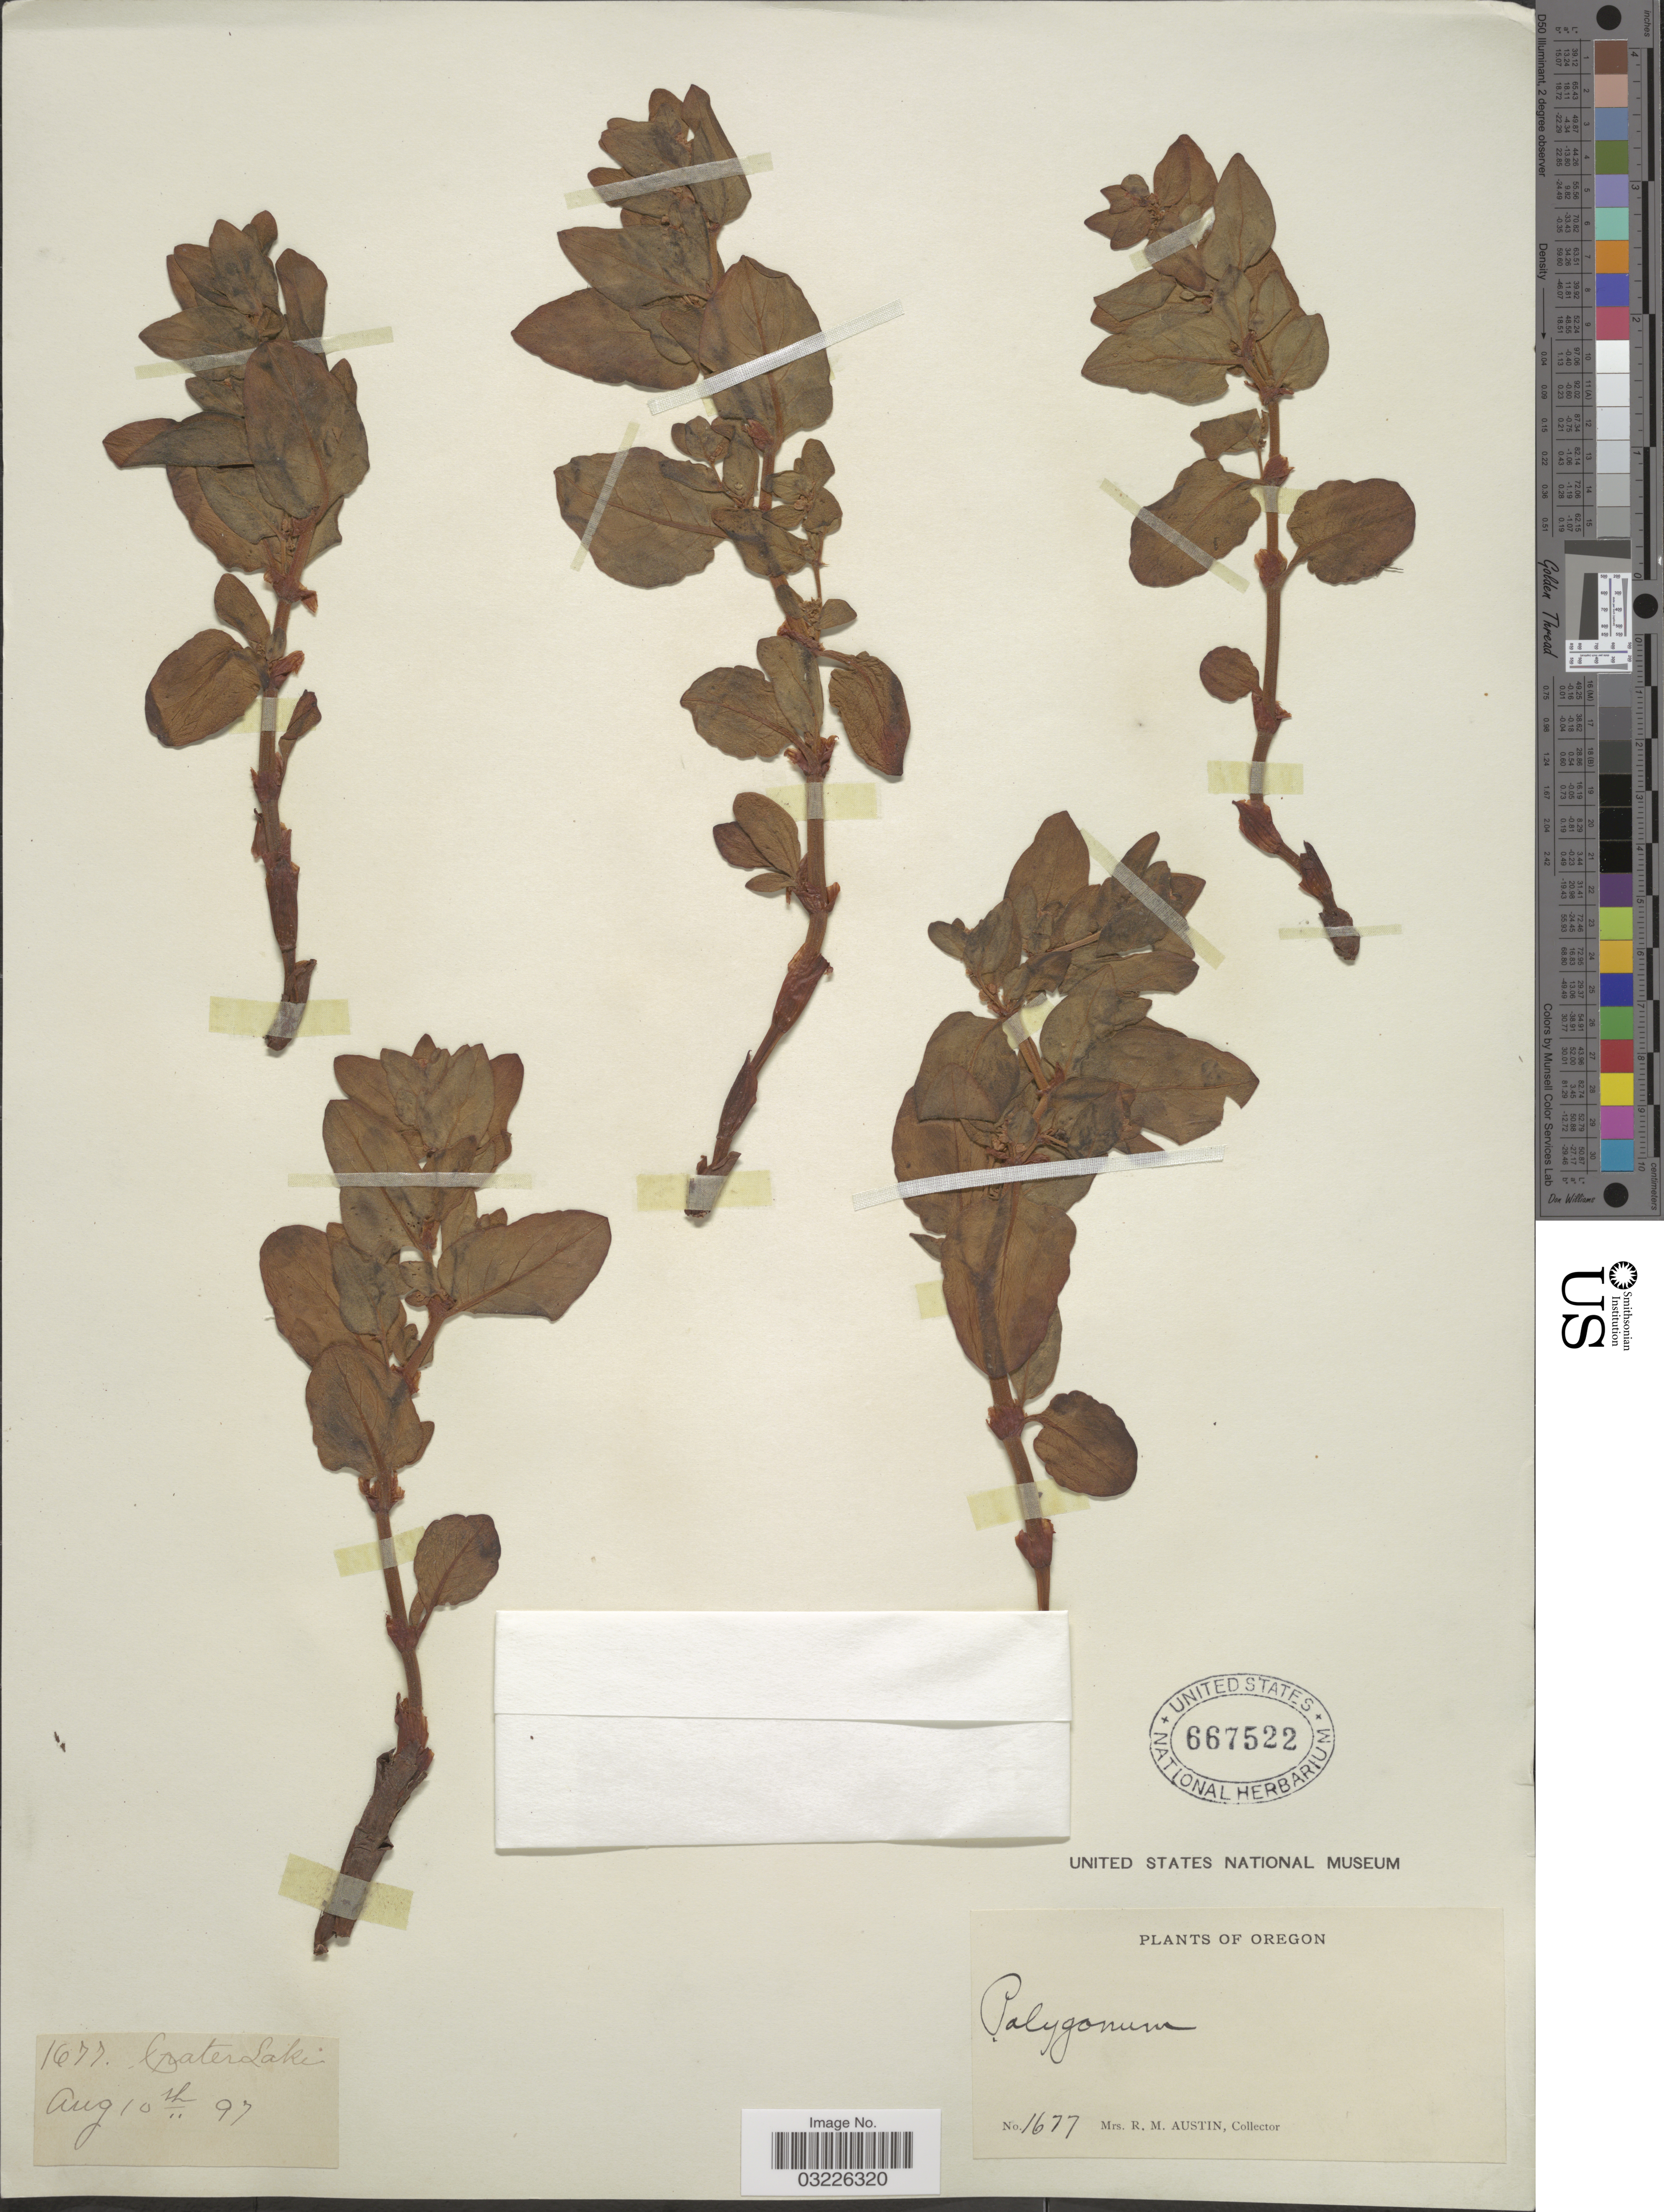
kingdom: Plantae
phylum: Tracheophyta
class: Magnoliopsida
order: Caryophyllales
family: Polygonaceae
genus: Koenigia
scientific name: Koenigia davisiae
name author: (W.H. Brewer ex A. Gray) T.M. Schust. & Reveal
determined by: Strong, Mark T., (BOT), Smithsonian Institution - National Museum of Natural History (UNITED STATES)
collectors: R. Austin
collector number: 1677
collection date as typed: Transcribed d/m/y: 10/8/97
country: United States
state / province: Oregon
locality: Crater Lake.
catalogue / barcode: US 667522